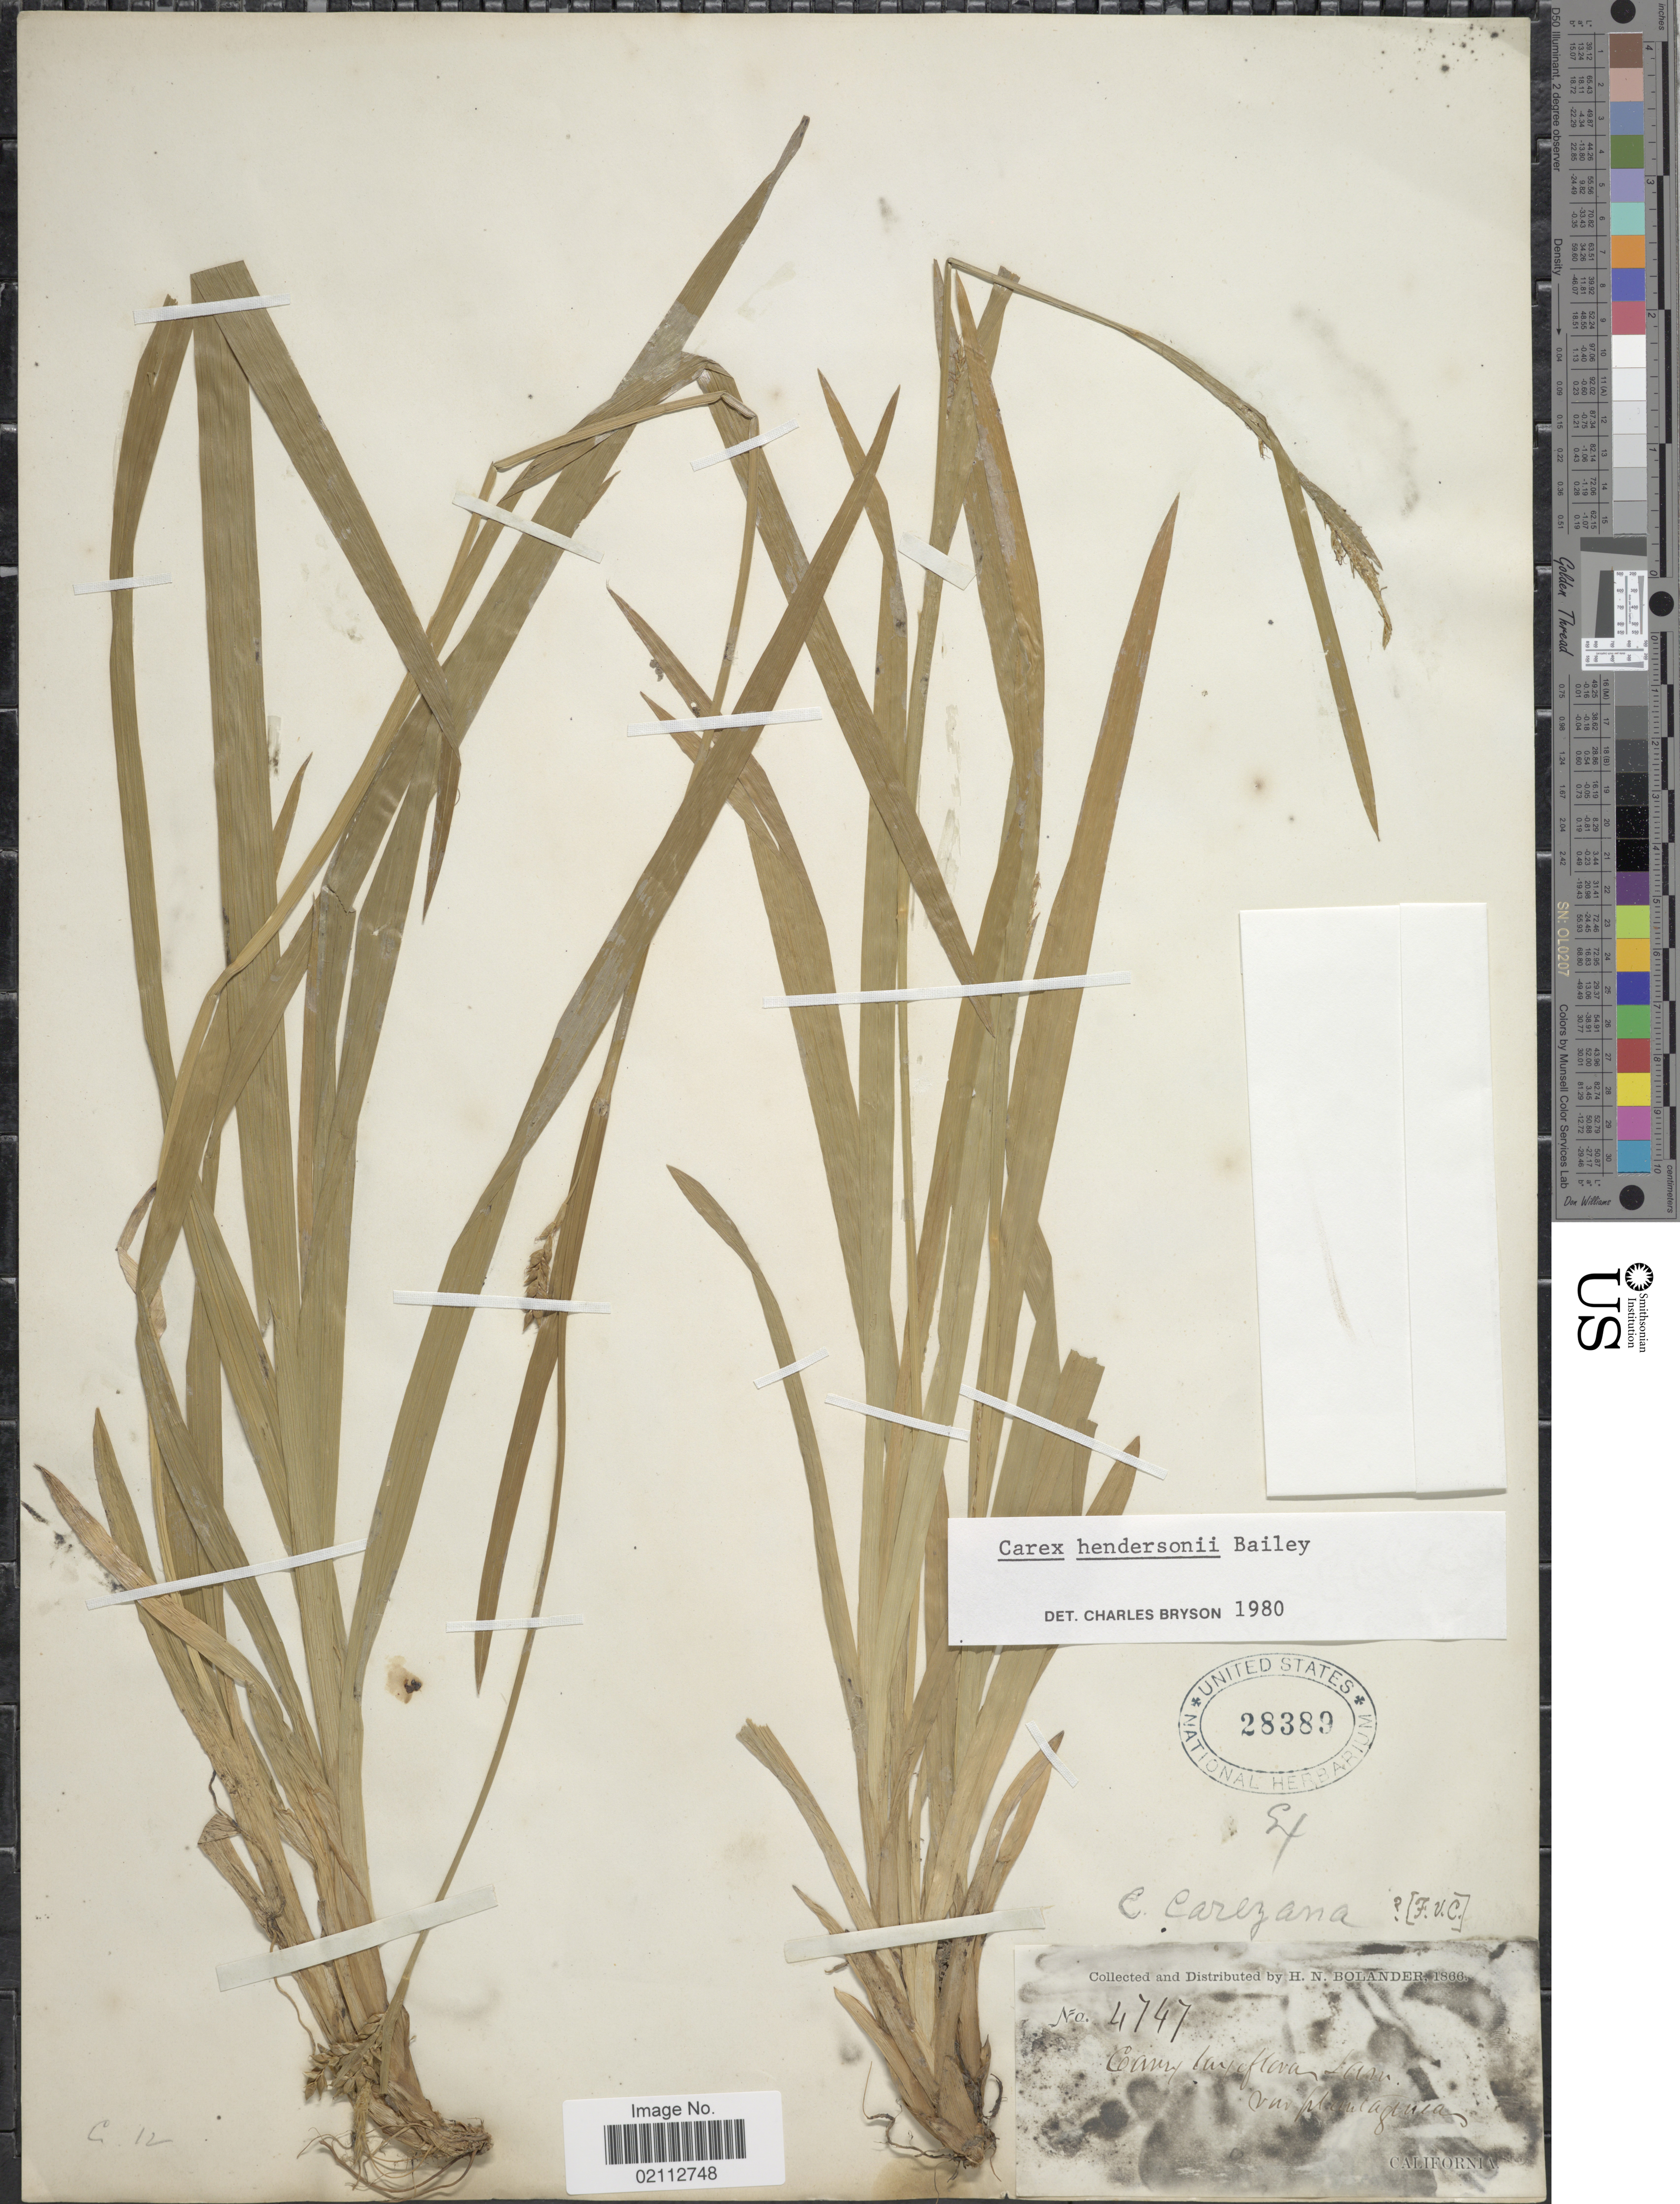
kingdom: Plantae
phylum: Tracheophyta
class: Liliopsida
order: Poales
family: Cyperaceae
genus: Carex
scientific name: Carex hendersonii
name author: L.H. Bailey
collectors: H. Bolander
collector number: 4747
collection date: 1866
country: United States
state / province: California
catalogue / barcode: US 28389